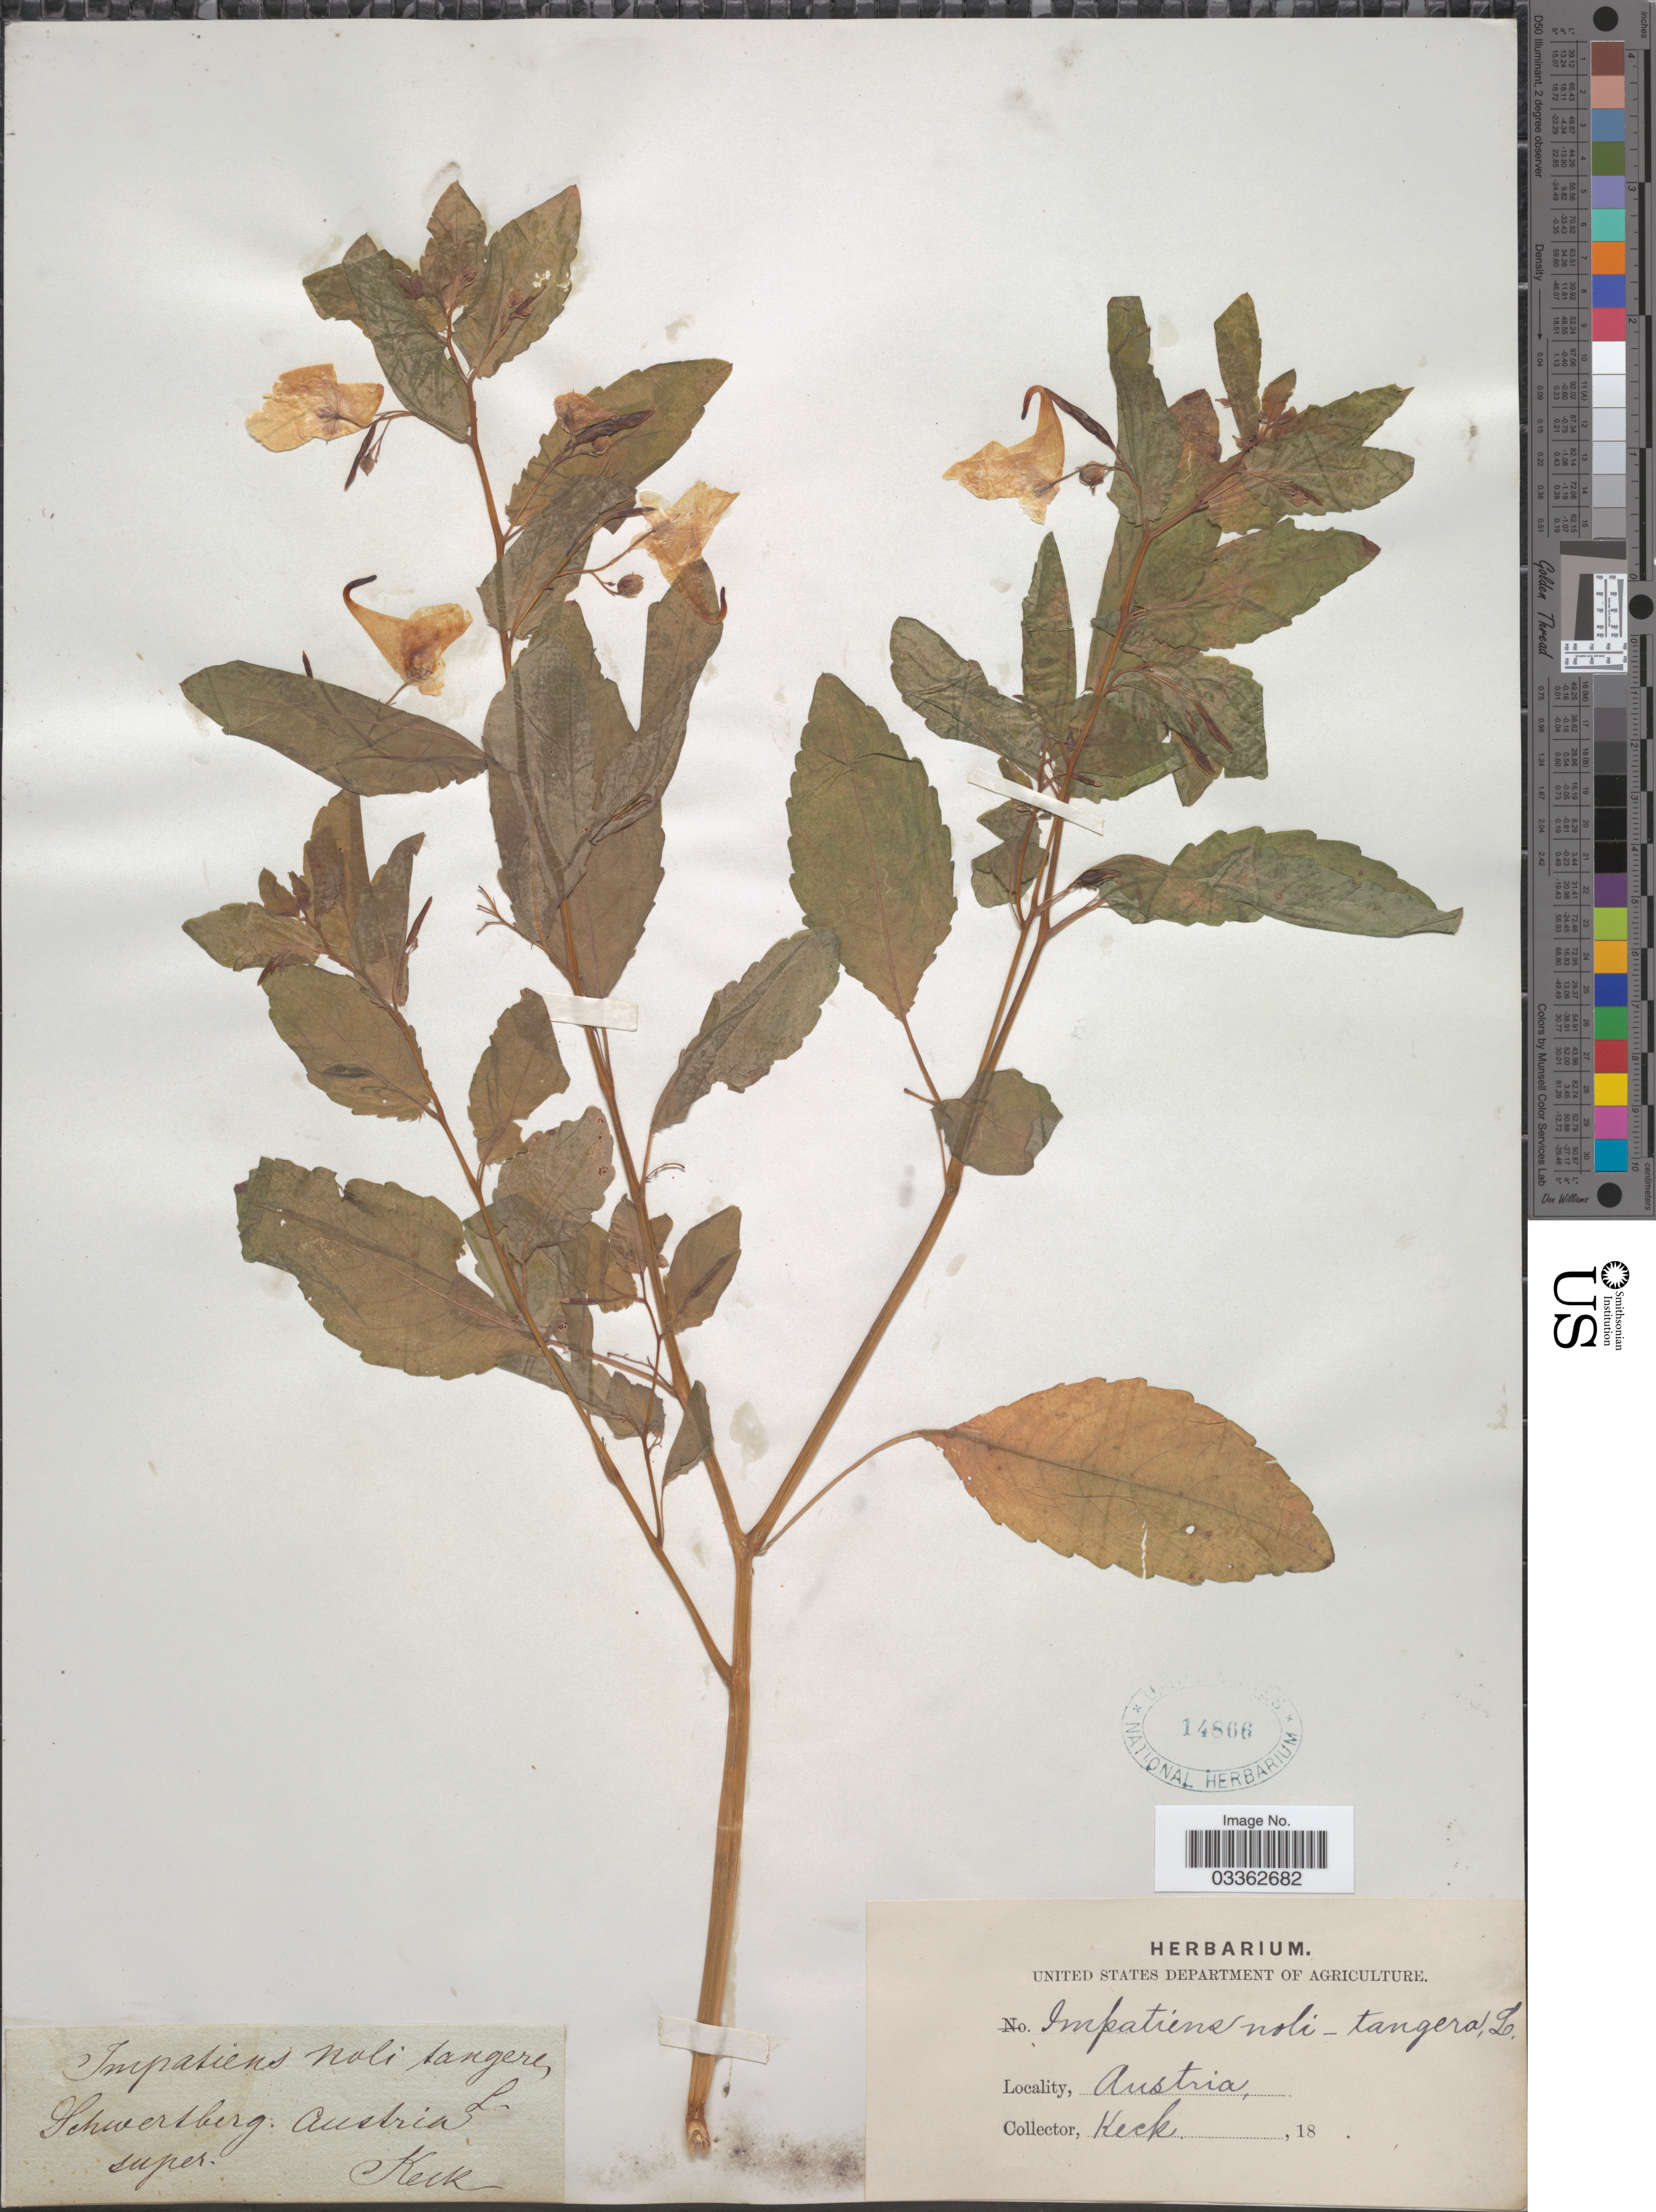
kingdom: Plantae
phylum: Tracheophyta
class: Magnoliopsida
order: Ericales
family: Balsaminaceae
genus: Impatiens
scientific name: Impatiens noli-tangere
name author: L.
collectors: -- Keck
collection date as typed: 18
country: Austria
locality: Schwertberg.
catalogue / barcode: US 14866